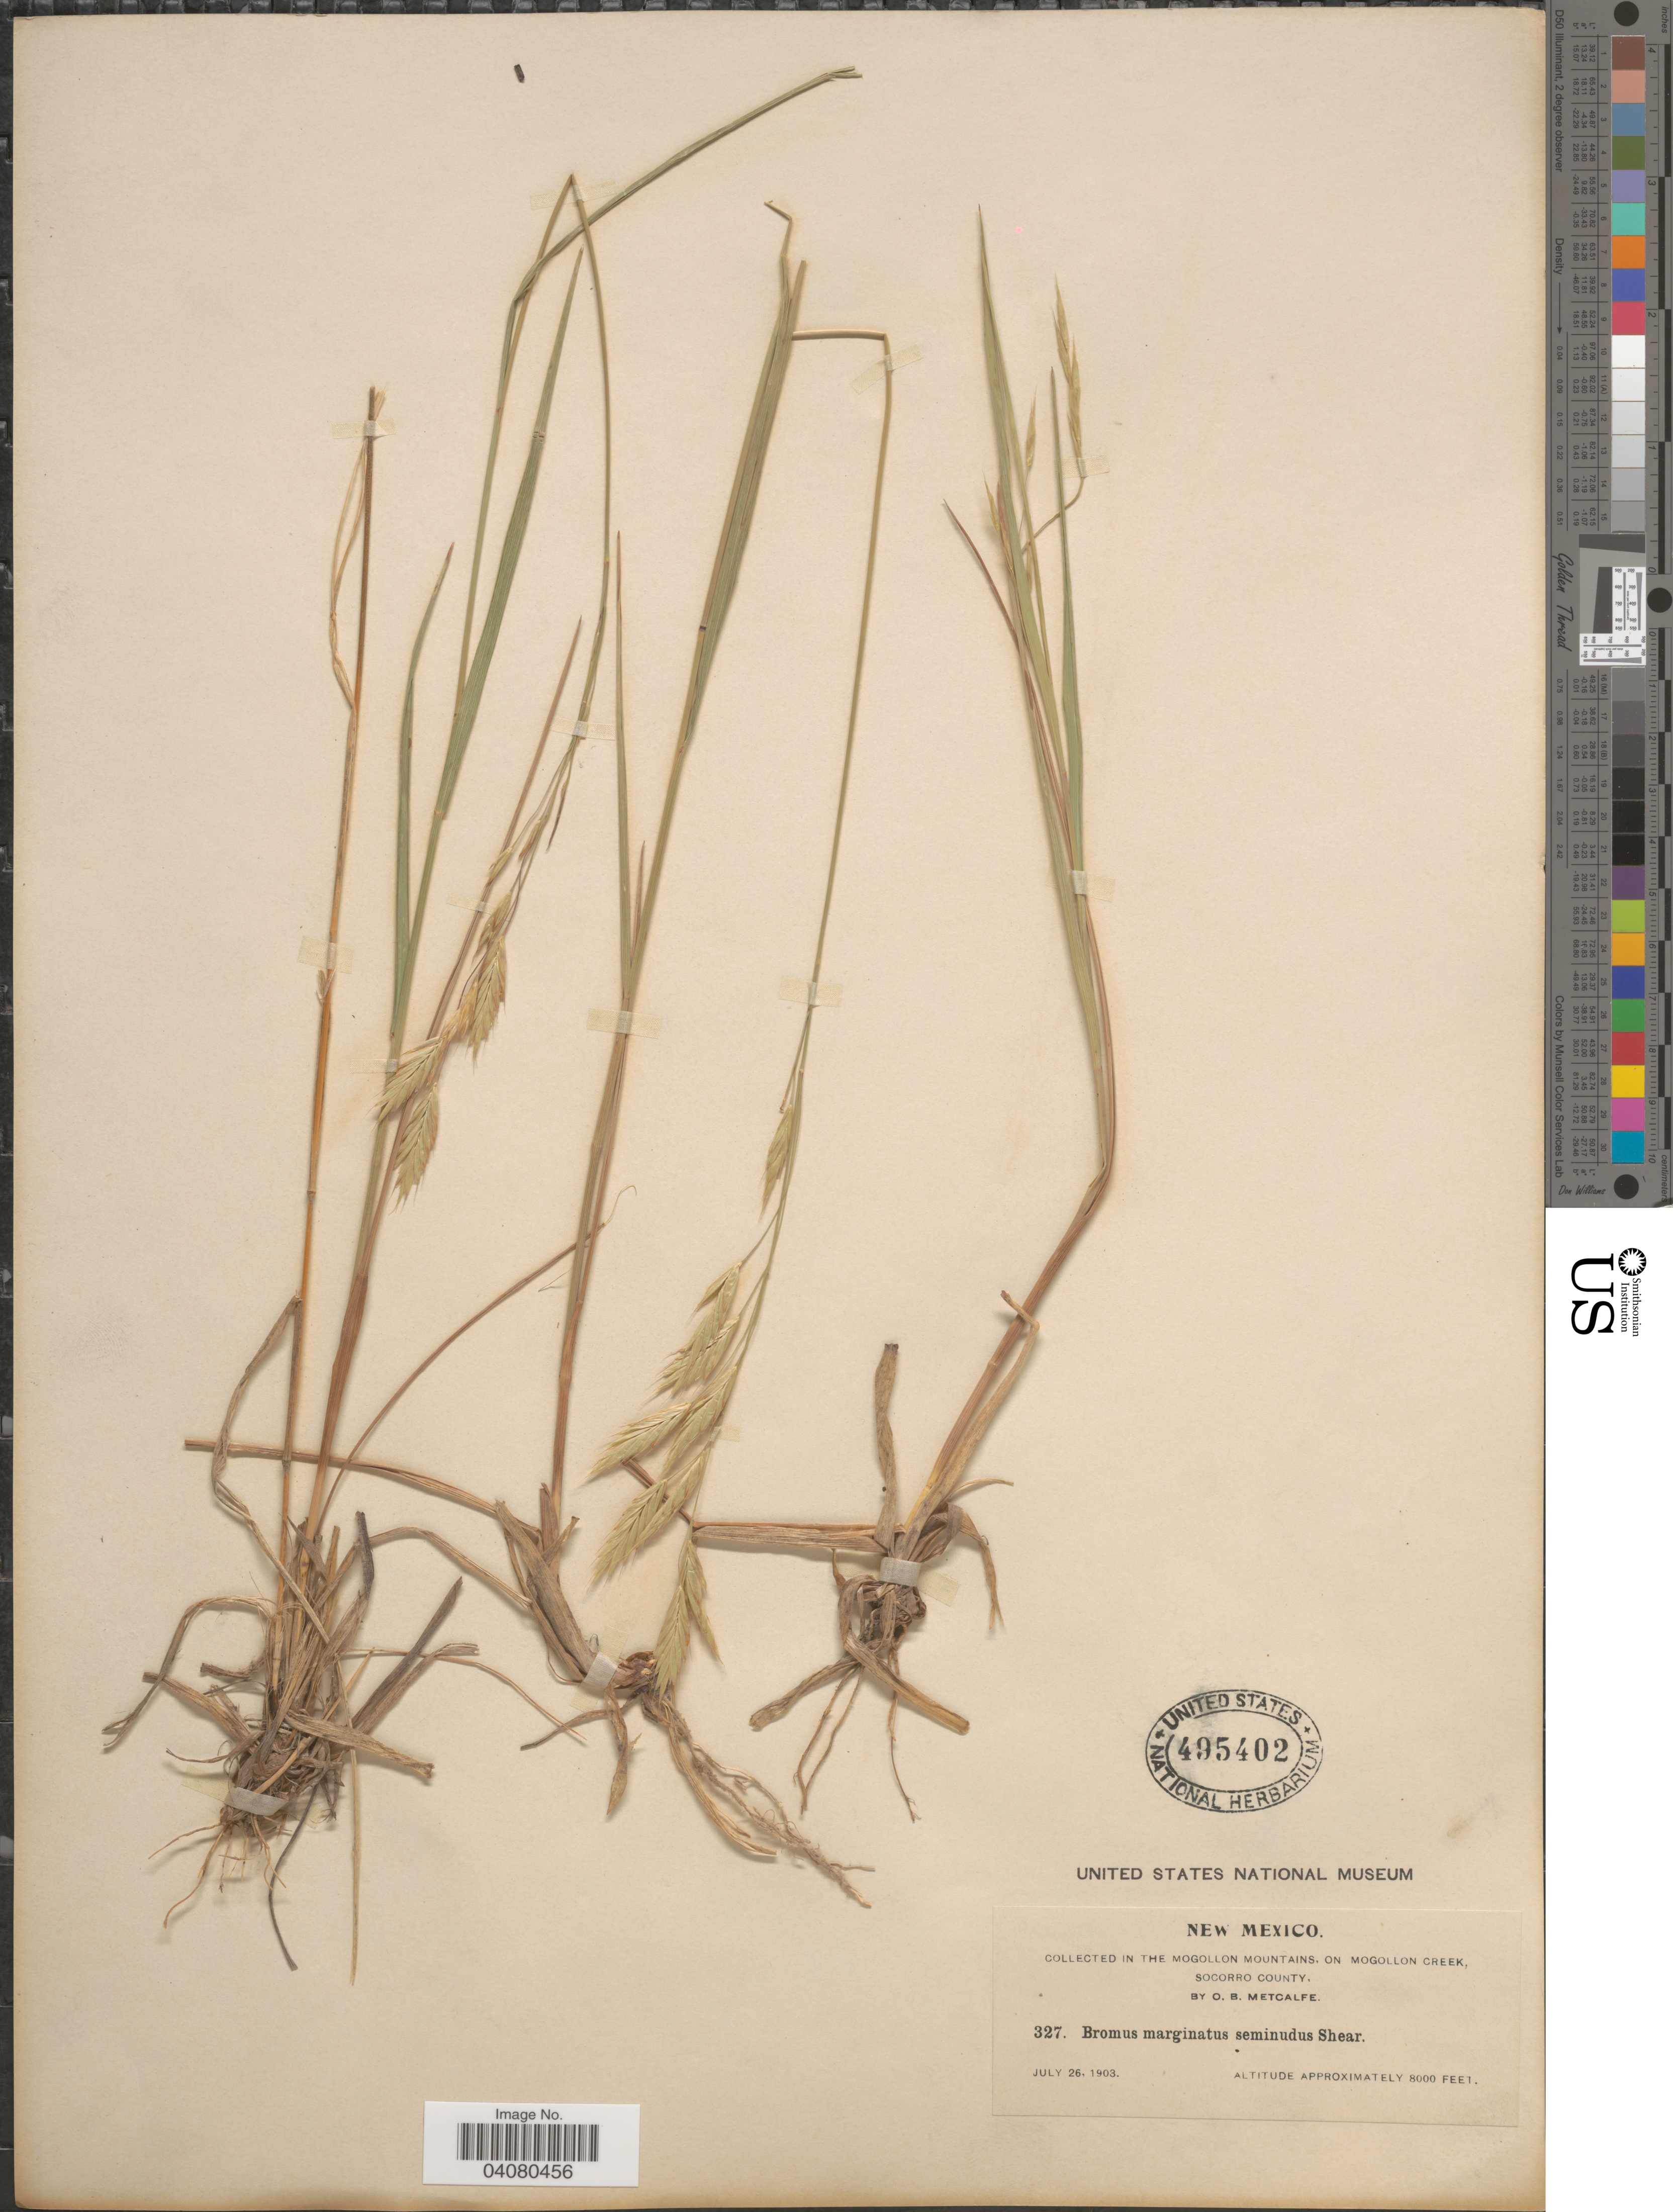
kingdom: Plantae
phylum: Tracheophyta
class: Liliopsida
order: Poales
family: Poaceae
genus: Bromus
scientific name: Bromus anomalus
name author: Rupr. ex E. Fourn.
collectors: O. B. Metcalfe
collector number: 327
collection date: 1903-07-26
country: United States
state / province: New Mexico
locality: In the Mogollon Mountains, on Mogollon Creek, Socorro County.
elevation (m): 2438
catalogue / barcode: US 495402